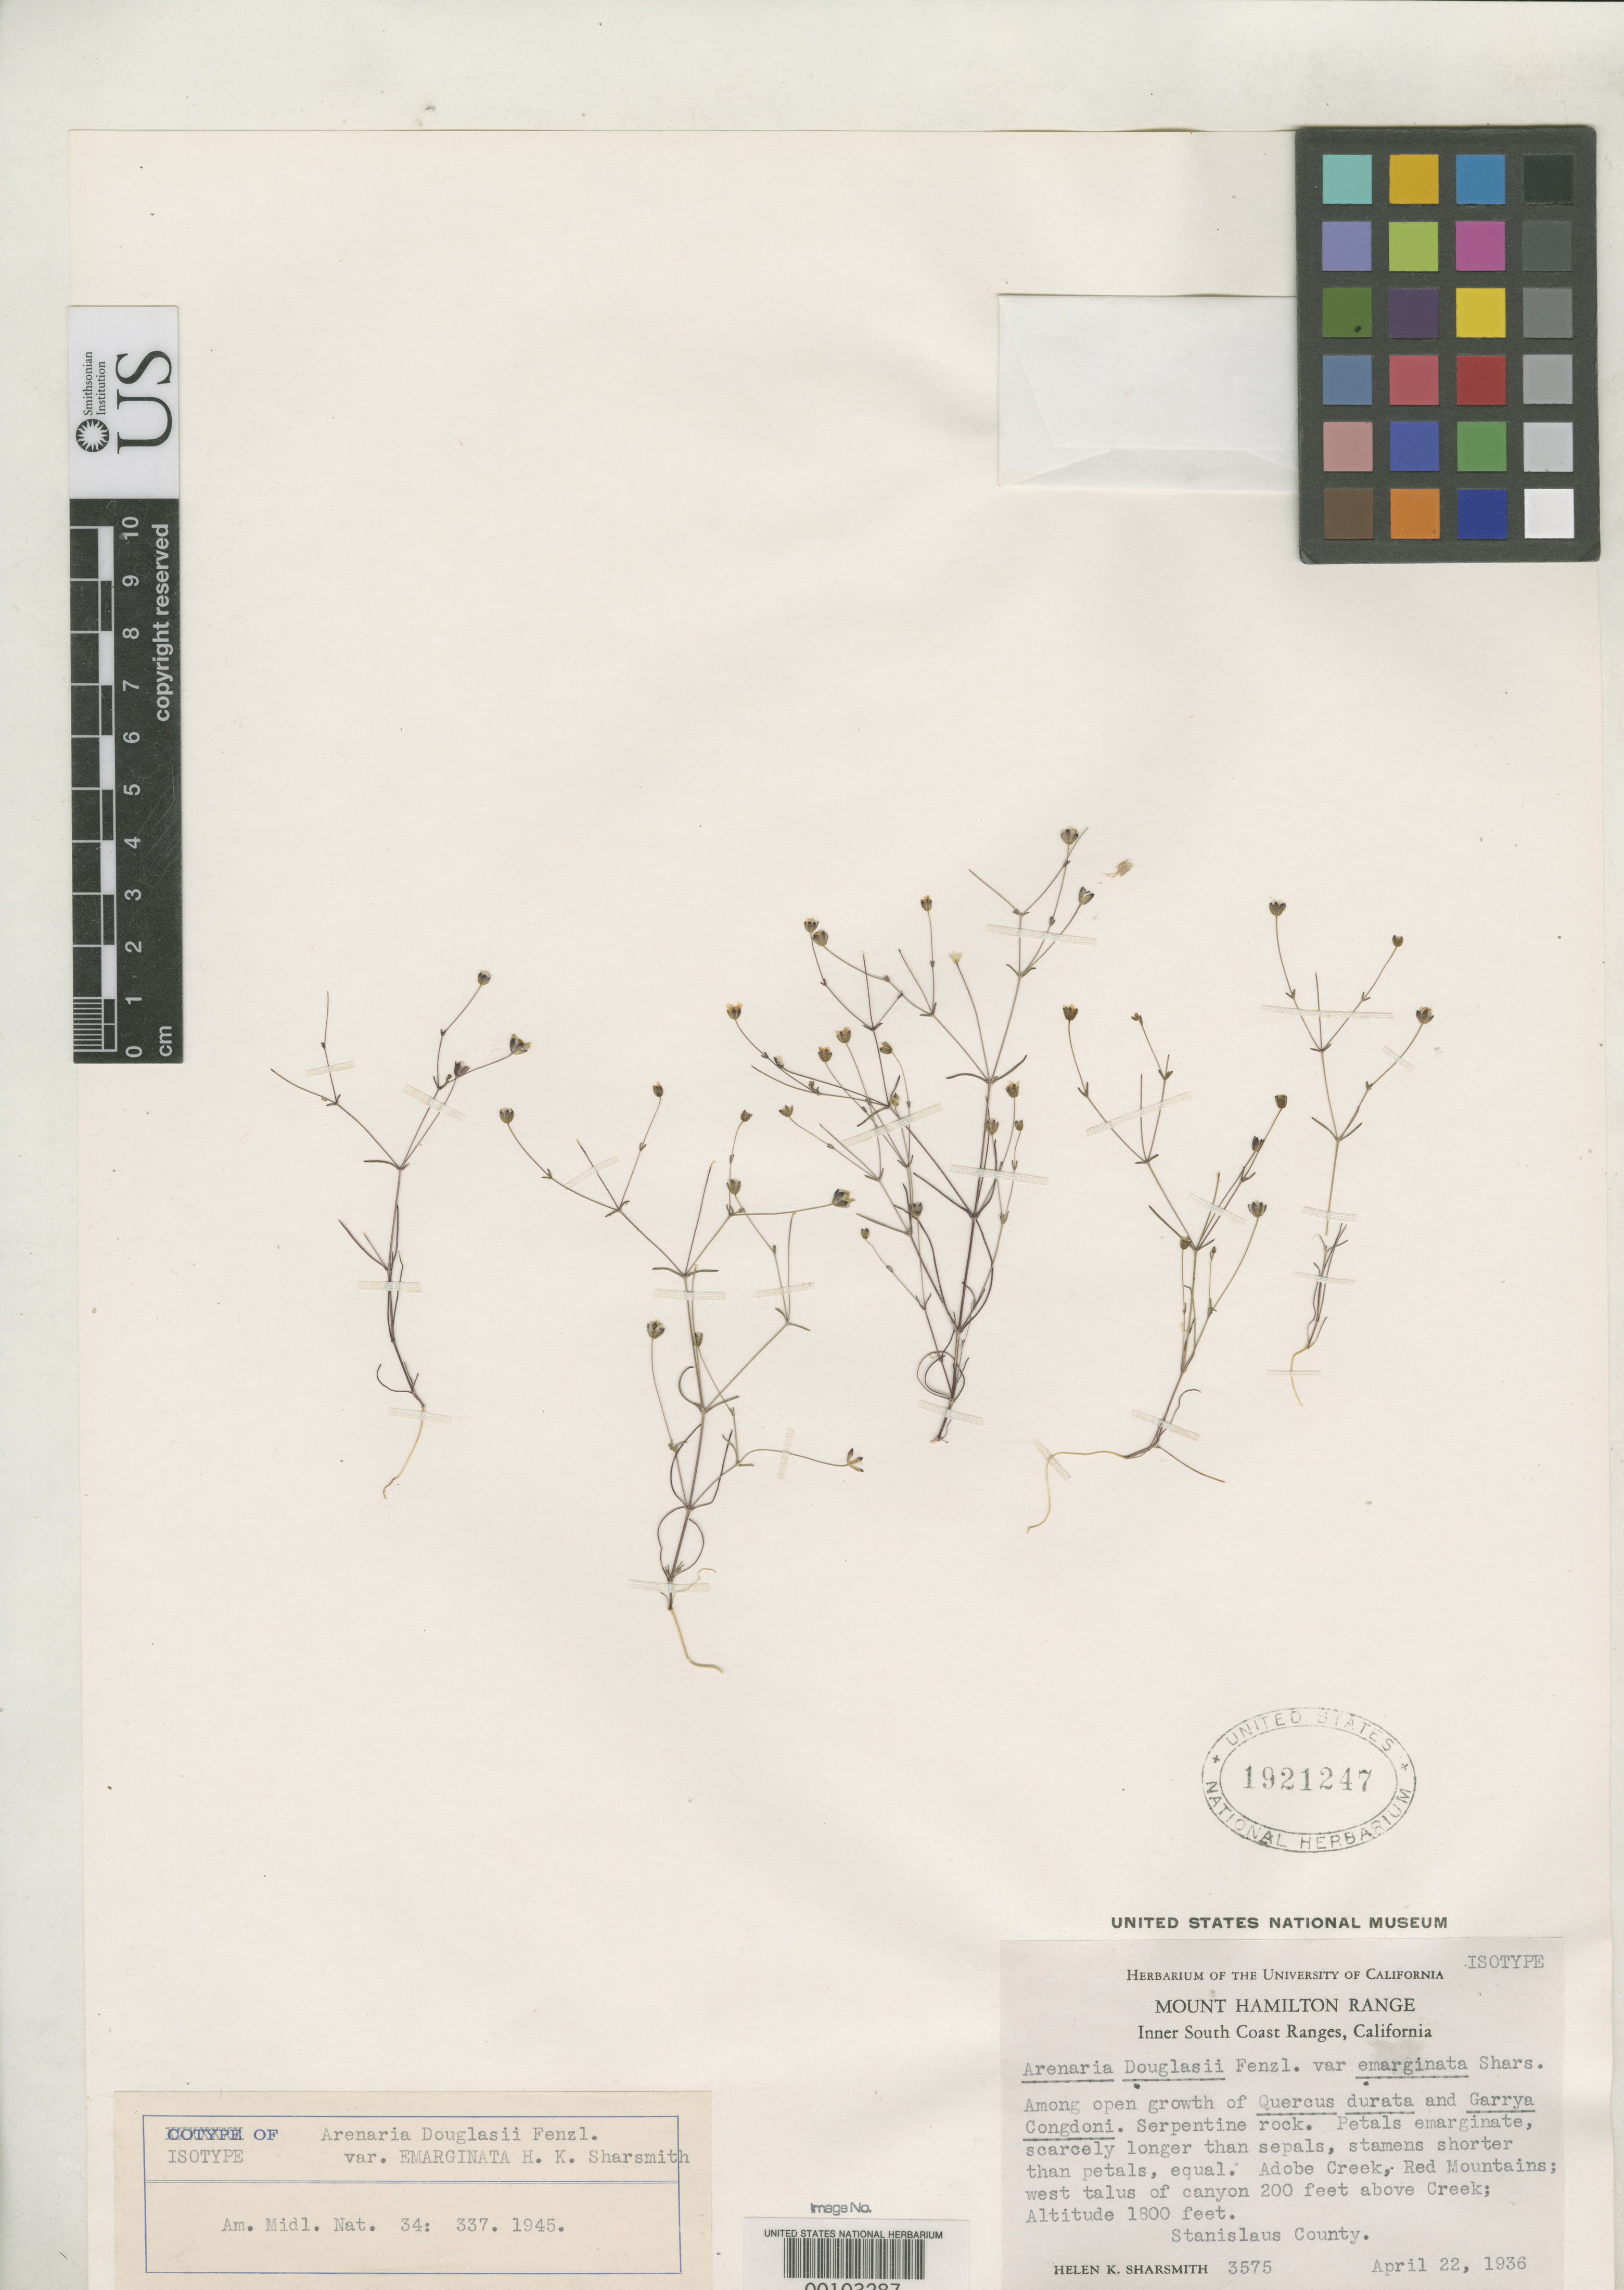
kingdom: Plantae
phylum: Tracheophyta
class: Magnoliopsida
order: Caryophyllales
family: Caryophyllaceae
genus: Arenaria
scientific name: Arenaria douglasii var. emarginata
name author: H. Sharsm.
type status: Isotype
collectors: H. Sharsmith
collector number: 3575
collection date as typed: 22 Apr 1936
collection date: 1936-04-22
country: United States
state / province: California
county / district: Stanislaus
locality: Mount Hamilton Range, inner south coast ranges, Adobe Creek, Red Mountains.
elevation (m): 549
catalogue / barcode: US 1921247